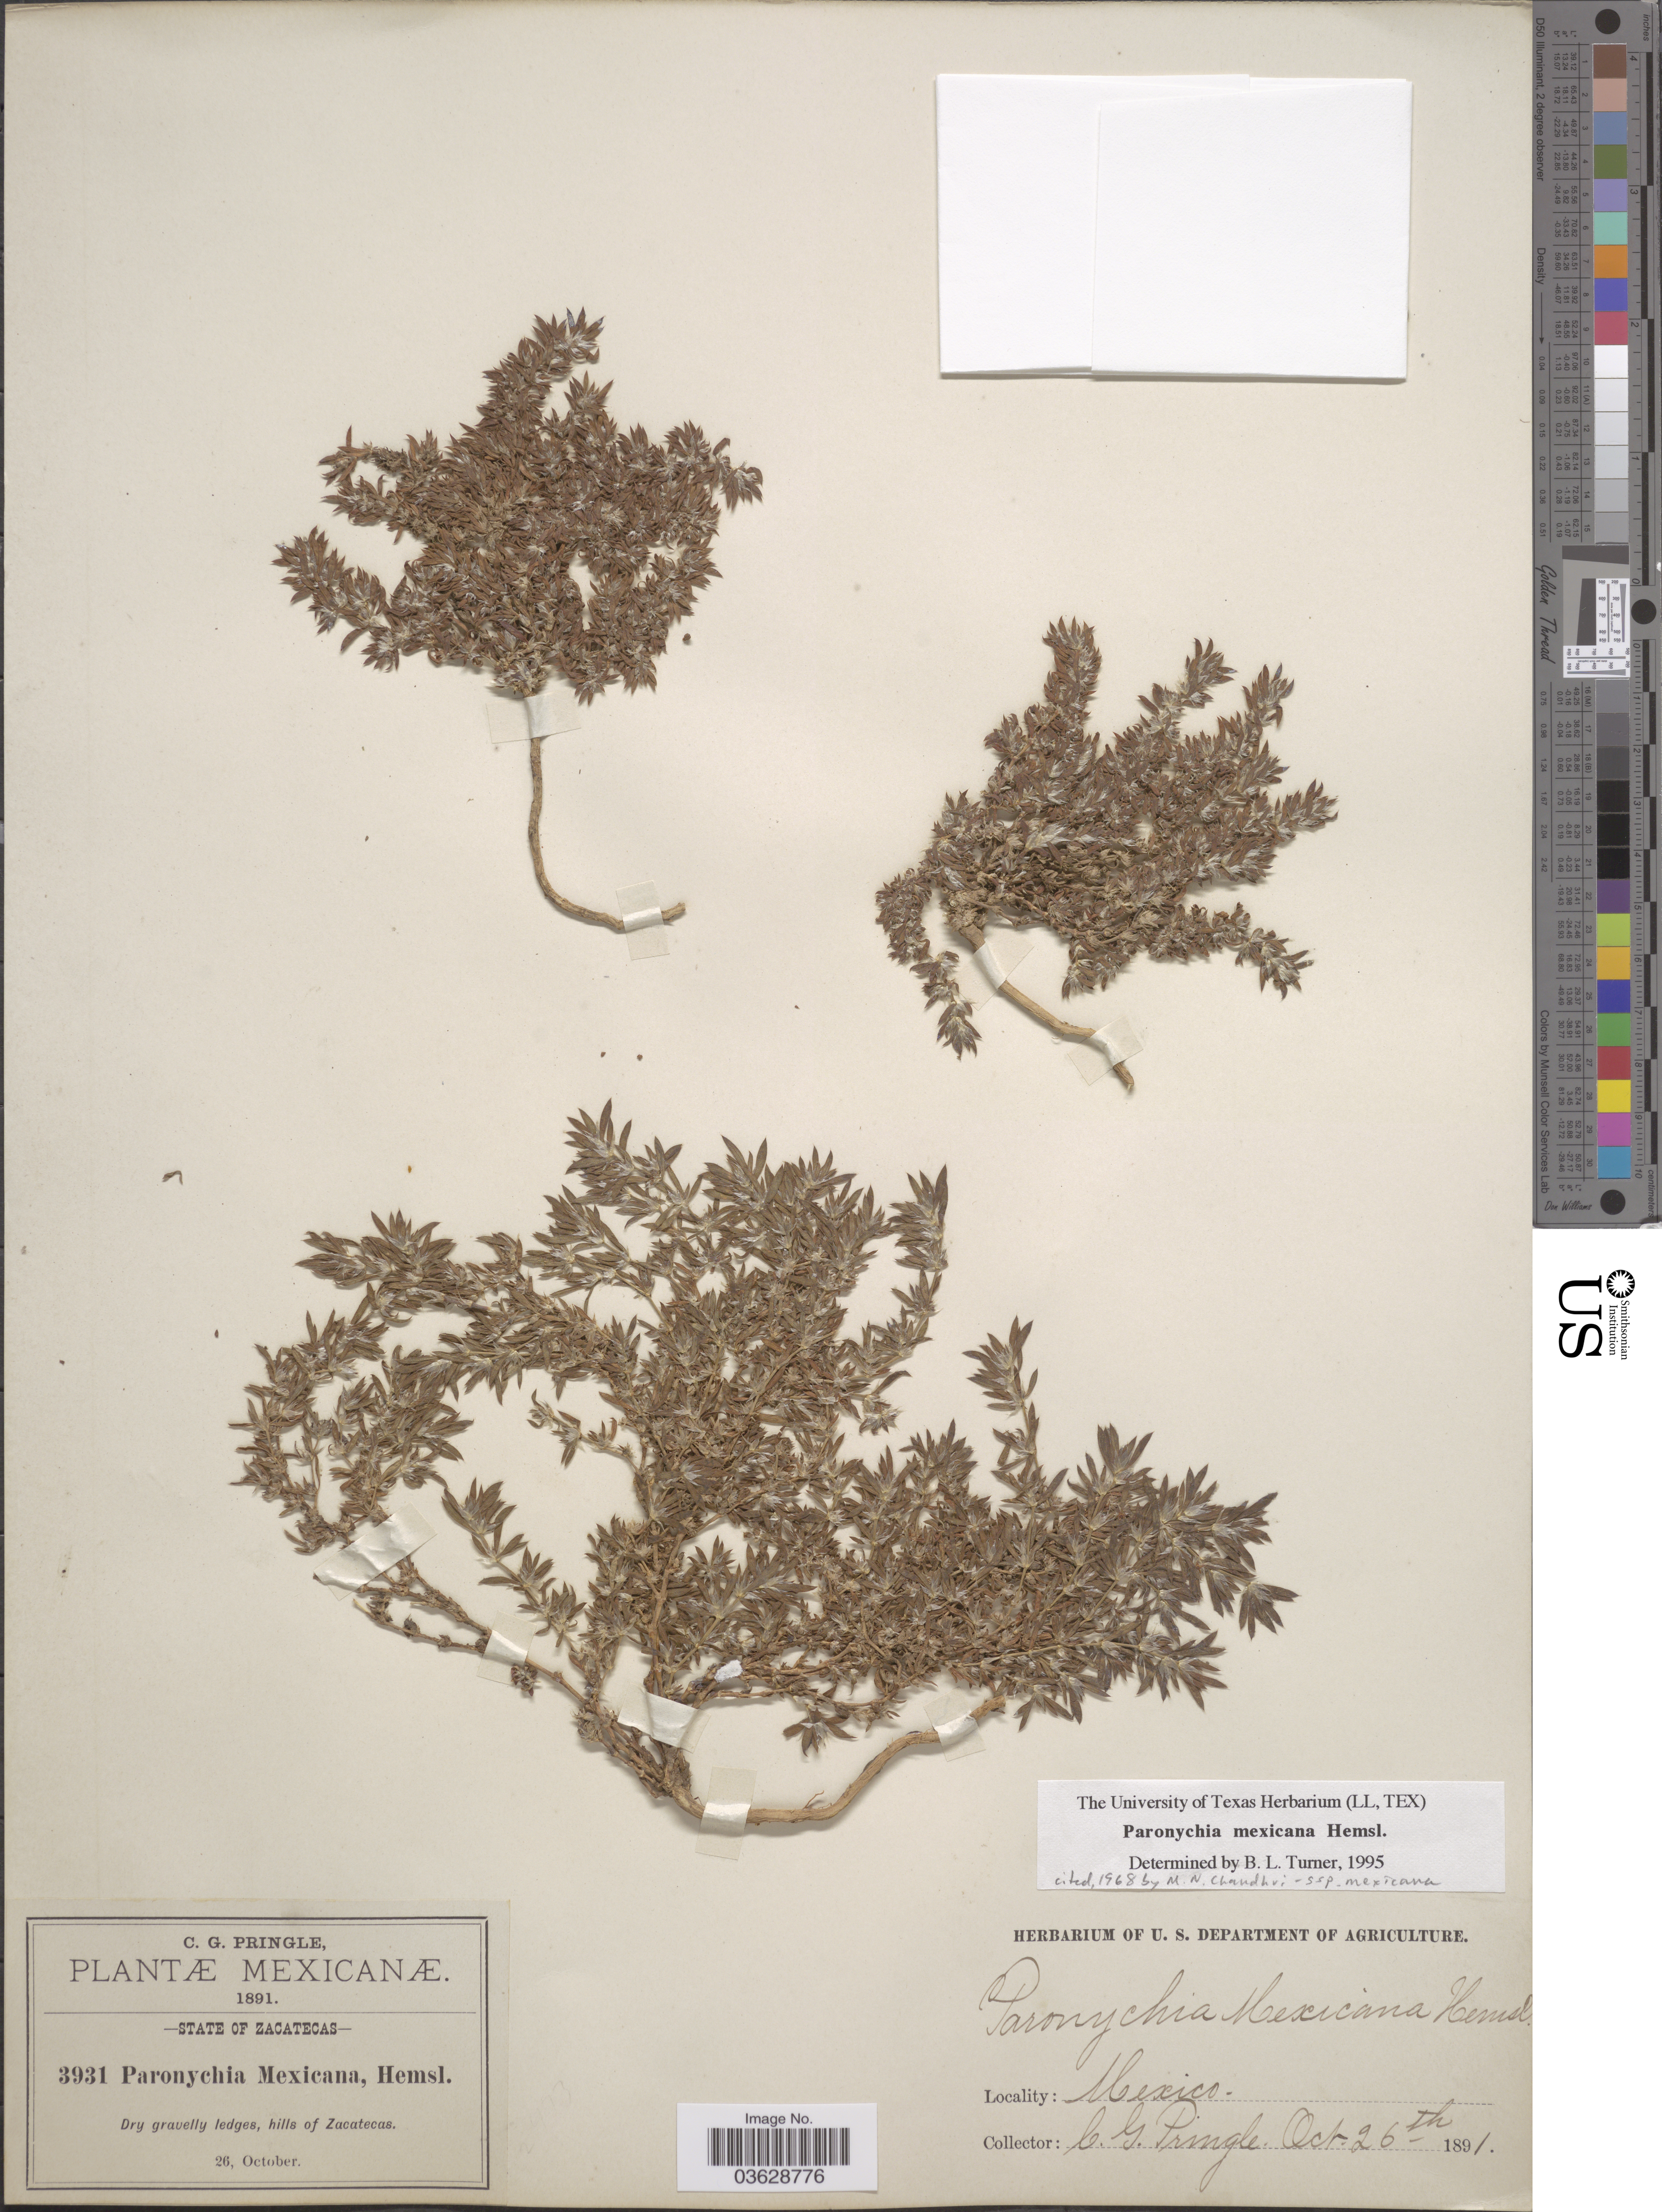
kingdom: Plantae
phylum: Tracheophyta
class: Magnoliopsida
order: Caryophyllales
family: Caryophyllaceae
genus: Paronychia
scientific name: Paronychia mexicana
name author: Hemsl.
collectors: C. G. Pringle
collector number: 3931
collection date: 1891-10-26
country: Mexico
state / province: Zacatecas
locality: Hills of Zacatecas.